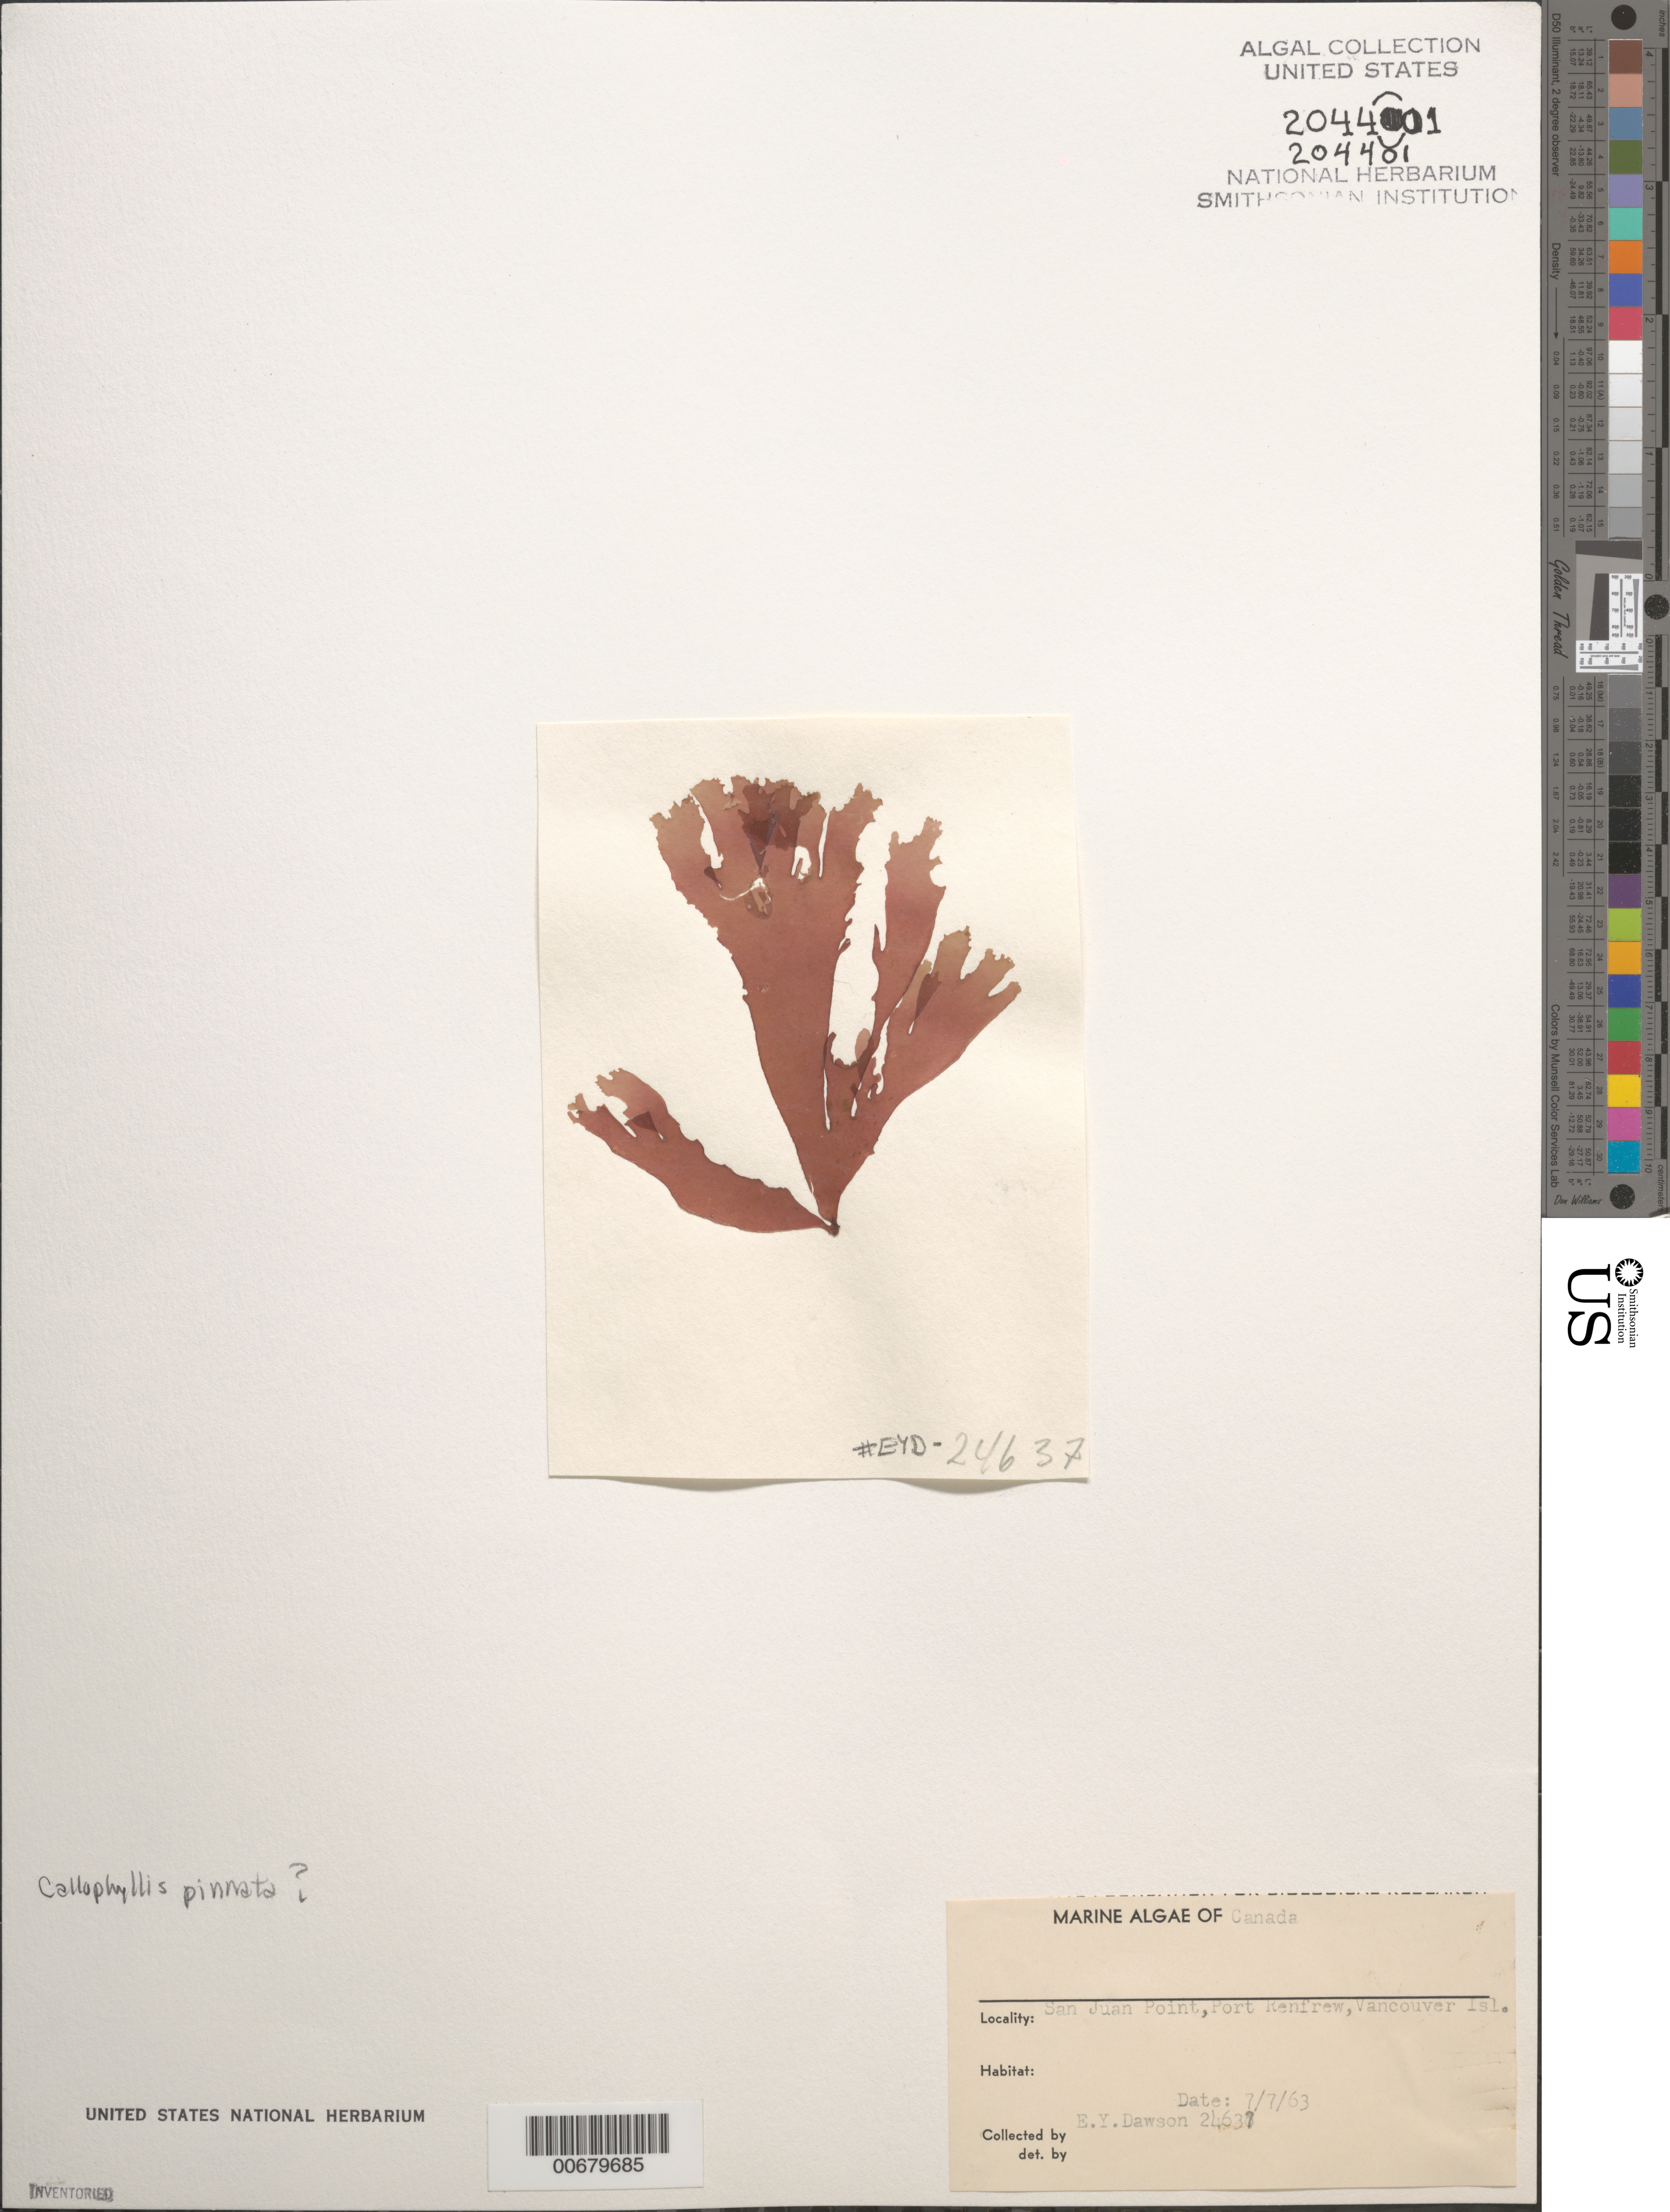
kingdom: Plantae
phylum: Rhodophyta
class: Florideophyceae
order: Gigartinales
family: Kallymeniaceae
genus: Callophyllis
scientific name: Callophyllis pinnata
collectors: E. Y. Dawson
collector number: EYD 24637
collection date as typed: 07 Jul 1963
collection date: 1963-07-07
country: Canada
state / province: British Columbia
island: Vancouver Island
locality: San Juan Point, Port Renfrew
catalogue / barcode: US 204401